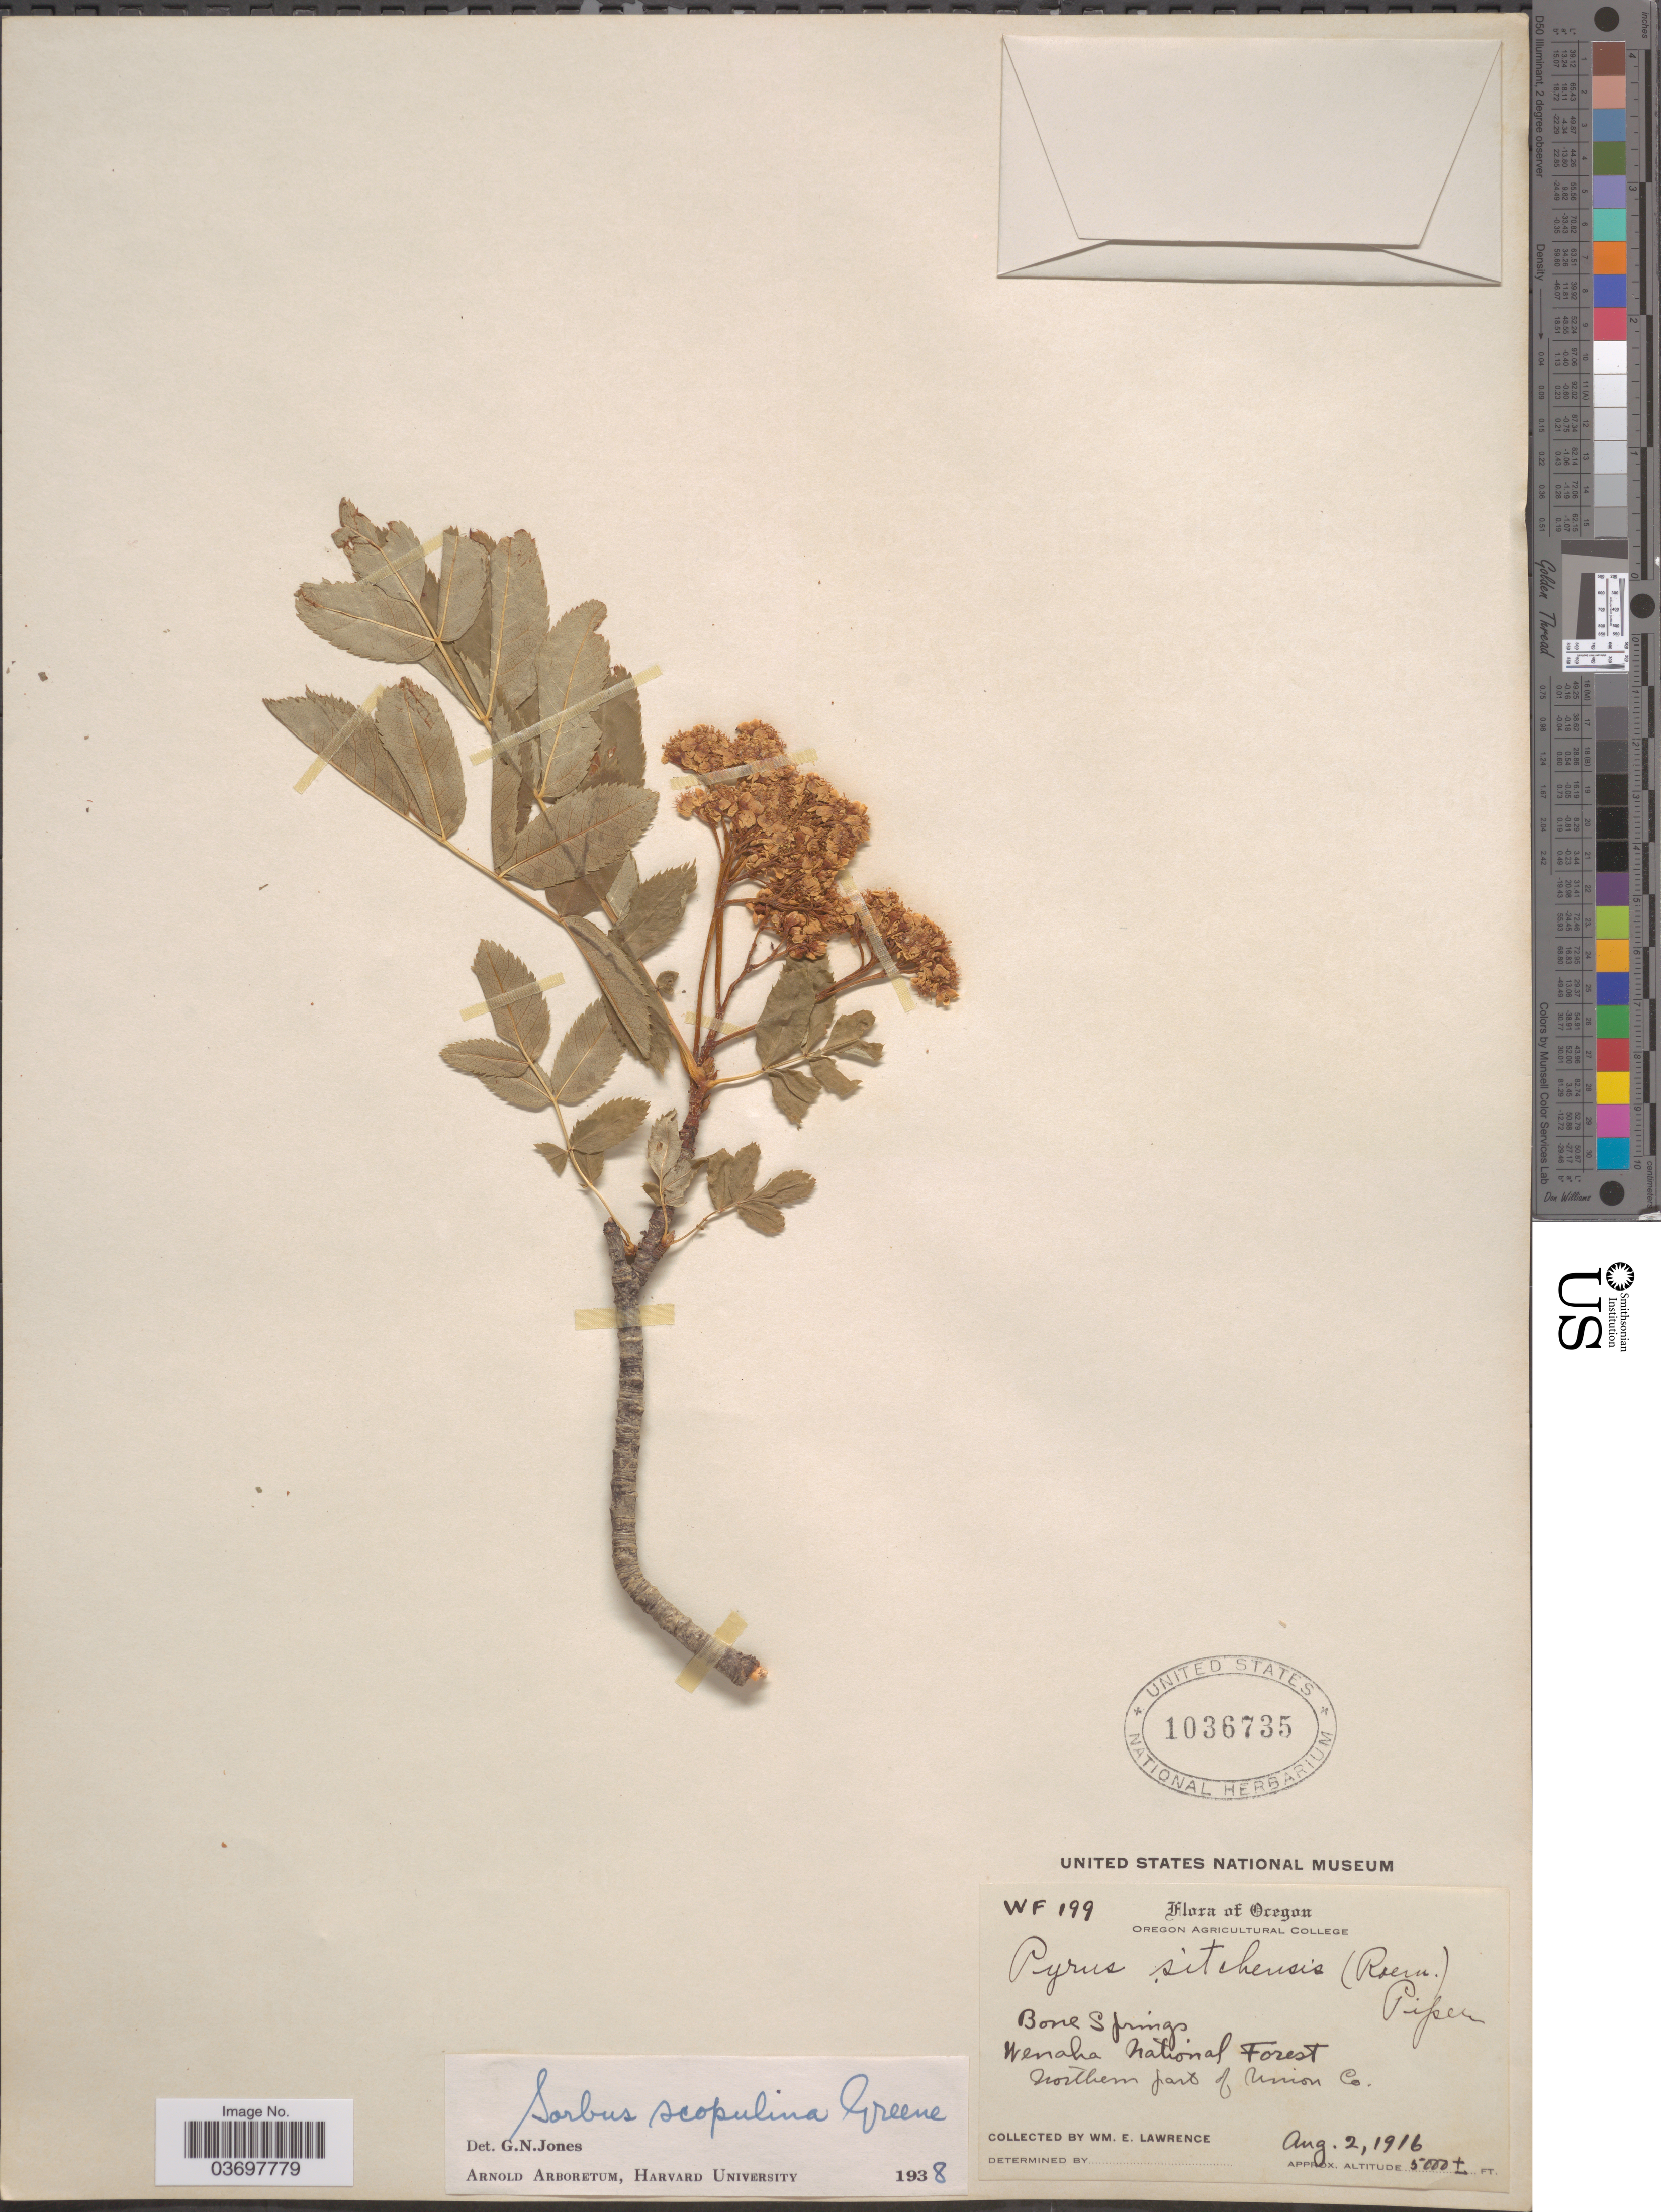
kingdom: Plantae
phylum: Tracheophyta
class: Magnoliopsida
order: Rosales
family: Rosaceae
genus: Sorbus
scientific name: Sorbus scopulina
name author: Greene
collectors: W. Lawrence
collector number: WF199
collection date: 1916-08-02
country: United States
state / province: Oregon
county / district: Union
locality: Bone Springs. Wenaha National Forest. Northern part of Union Co.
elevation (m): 1524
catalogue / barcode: US 1036735